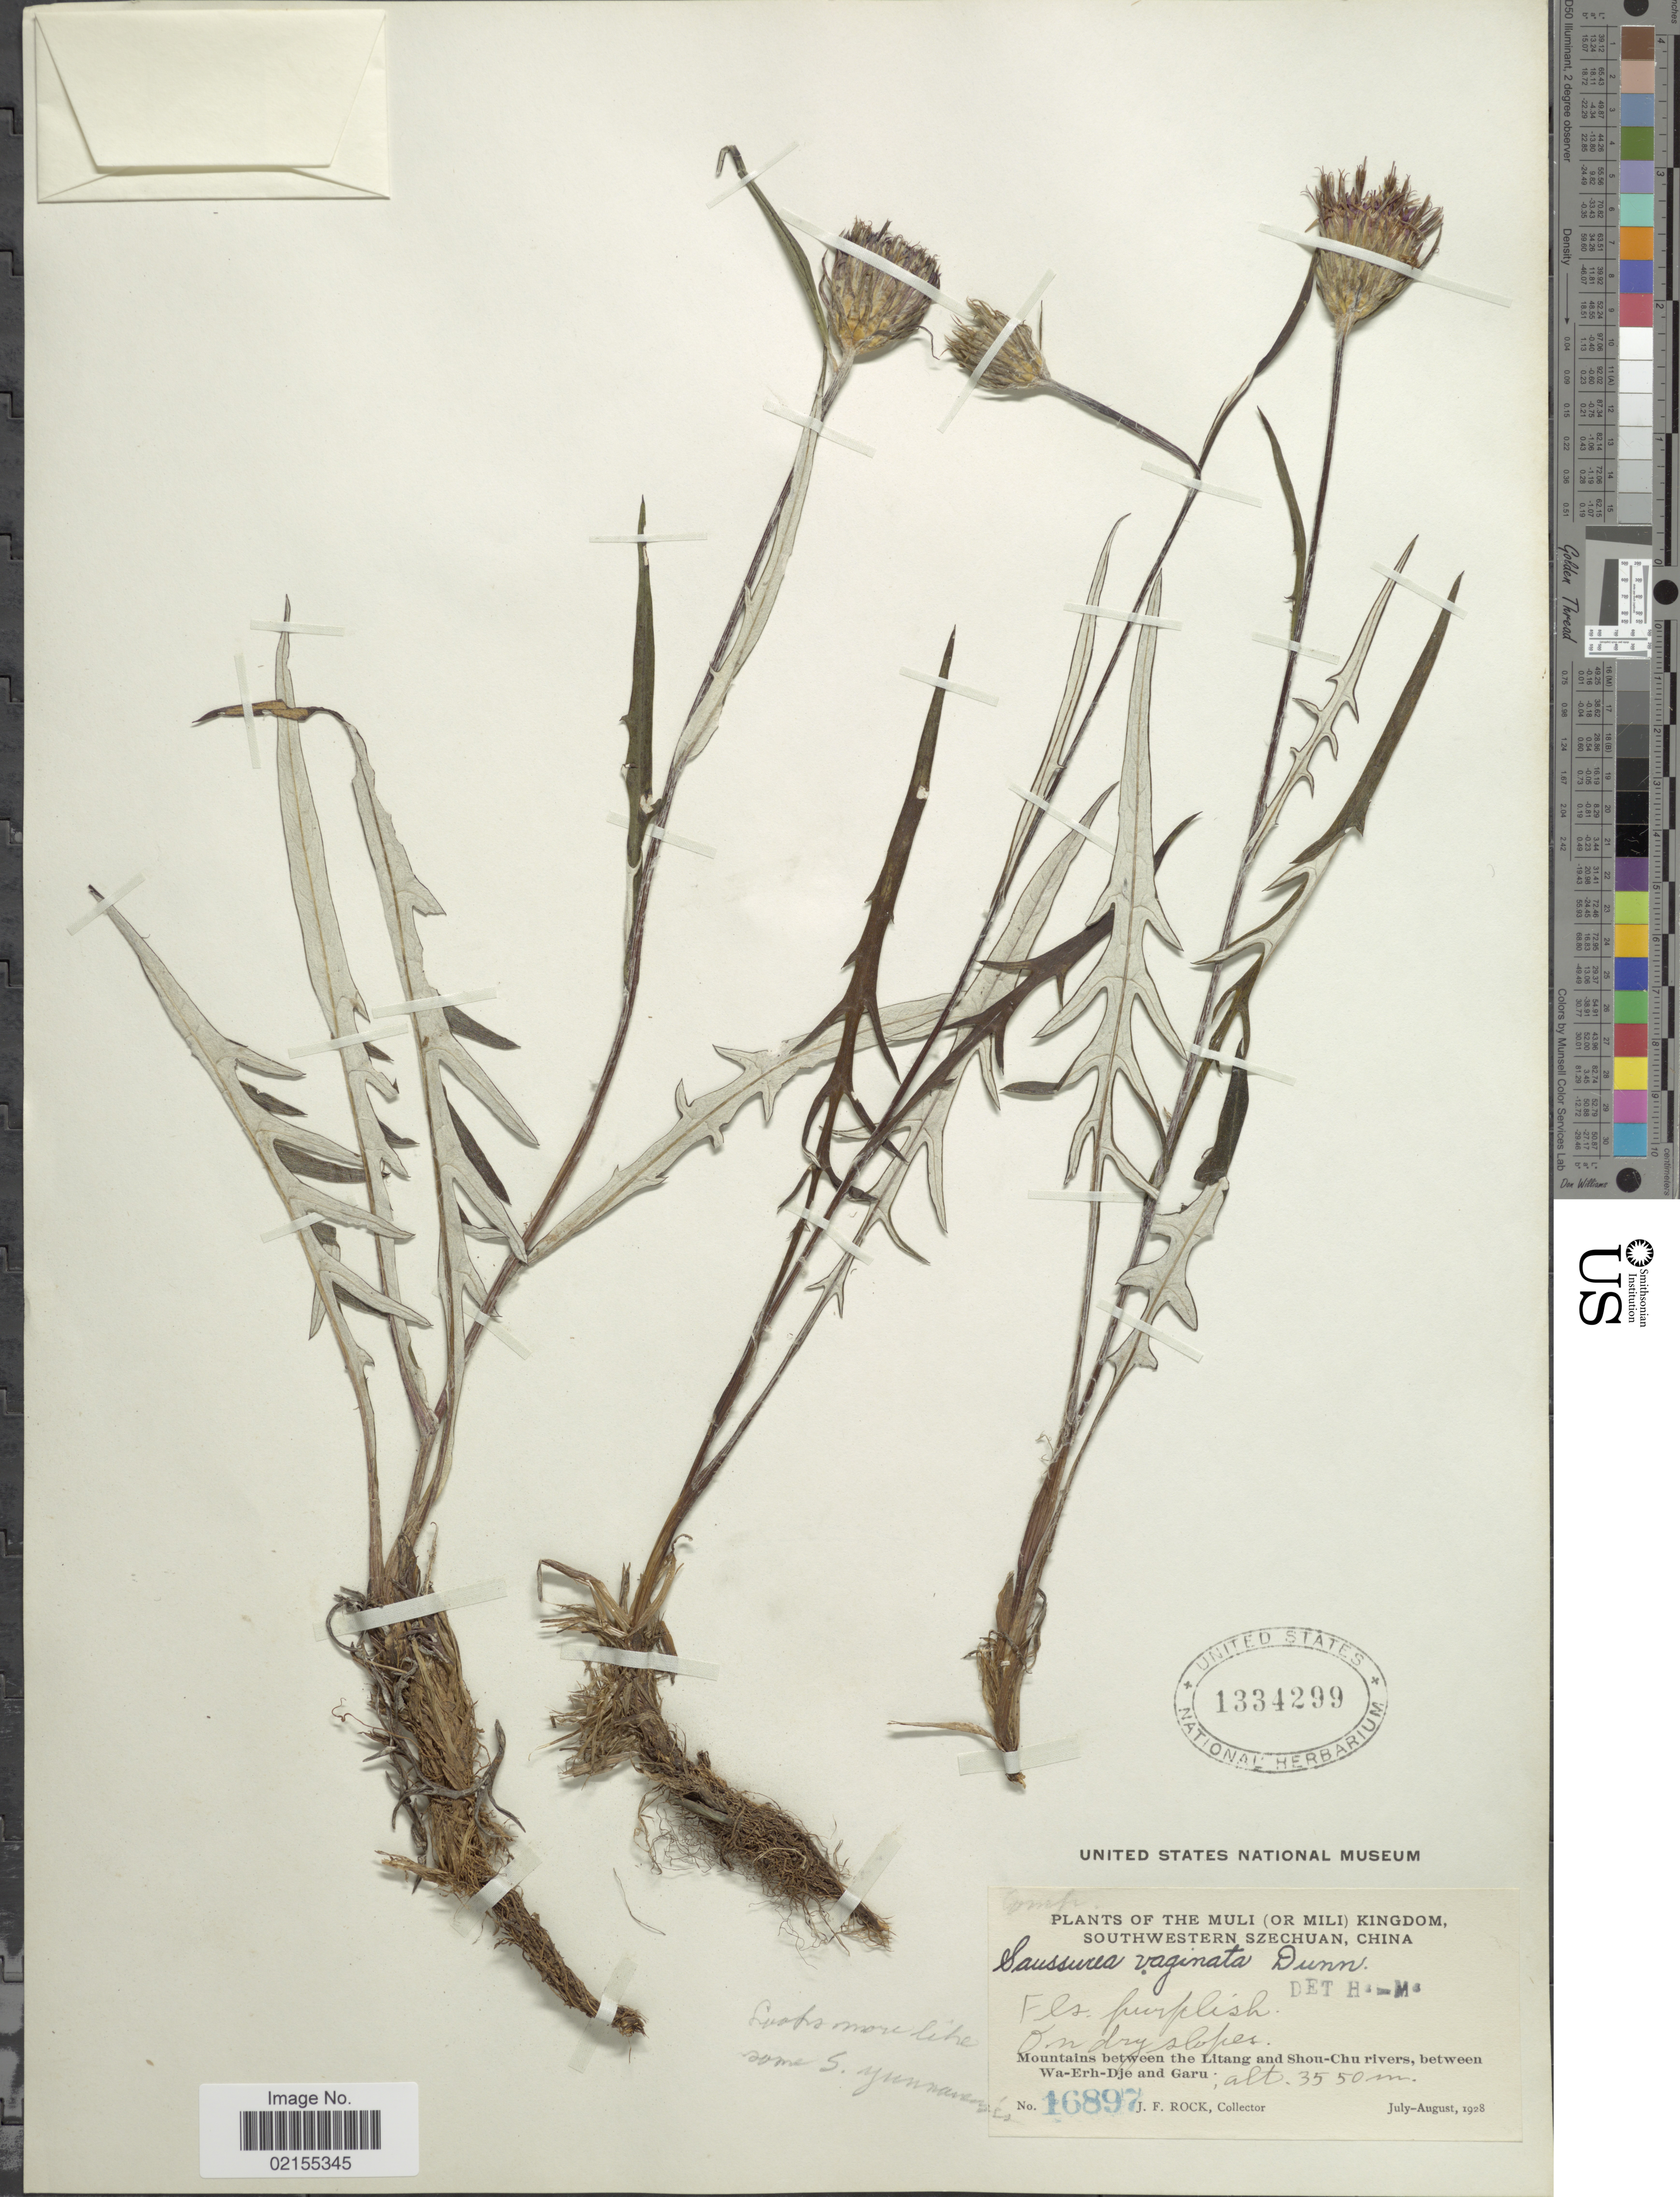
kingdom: Plantae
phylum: Tracheophyta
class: Magnoliopsida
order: Asterales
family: Asteraceae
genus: Saussurea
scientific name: Saussurea yunnanensis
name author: Franch.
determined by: Chen, Yousheng S.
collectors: J. Rock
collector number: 16897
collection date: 1928-07/1928-08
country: China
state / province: Sichuan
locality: The Muli (or Mili) Kingdom, Southwestern Szechuan, Mountains between the Litang and Shou-Chu rivers, between Wa-Erh-Dje and Garu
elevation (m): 3550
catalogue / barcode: US 1334299